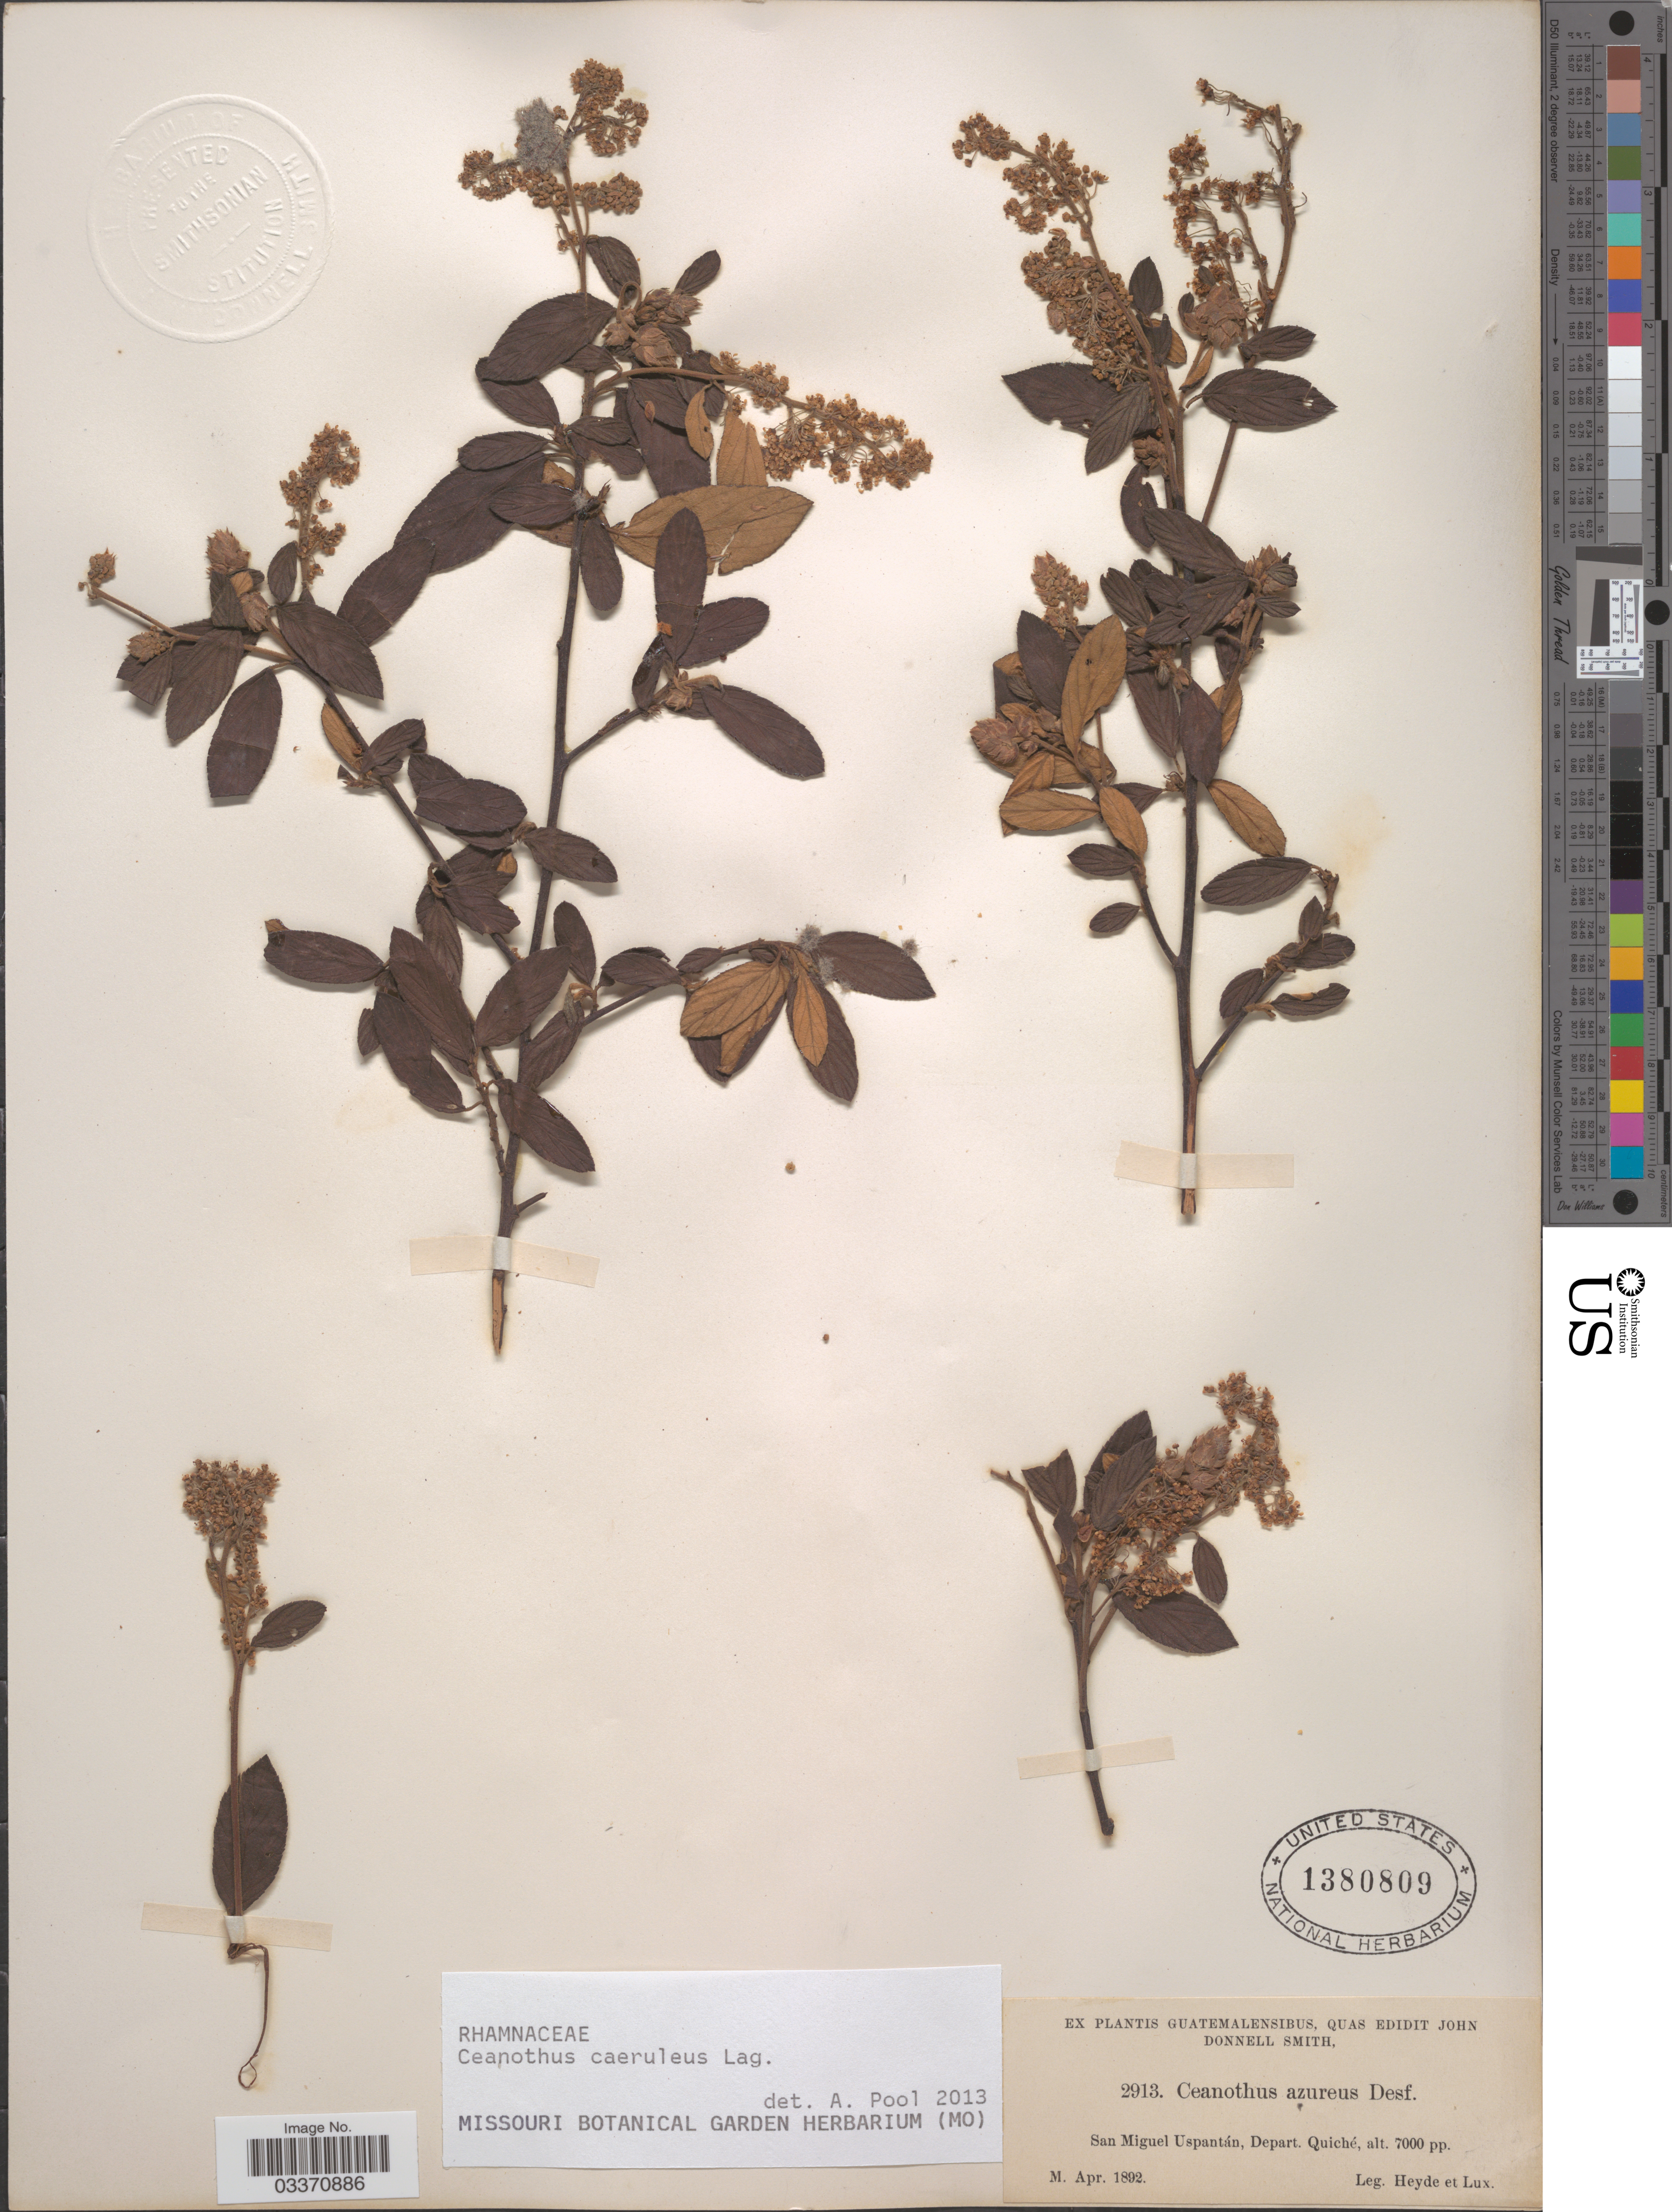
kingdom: Plantae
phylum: Tracheophyta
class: Magnoliopsida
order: Rosales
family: Rhamnaceae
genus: Ceanothus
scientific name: Ceanothus caeruleus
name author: Lag.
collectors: Heyde & Lux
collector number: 2913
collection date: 1892-04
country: Guatemala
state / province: El Quiché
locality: San Miguel Uspantán, Depart. Quiché.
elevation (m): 2134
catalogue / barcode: US 1380809